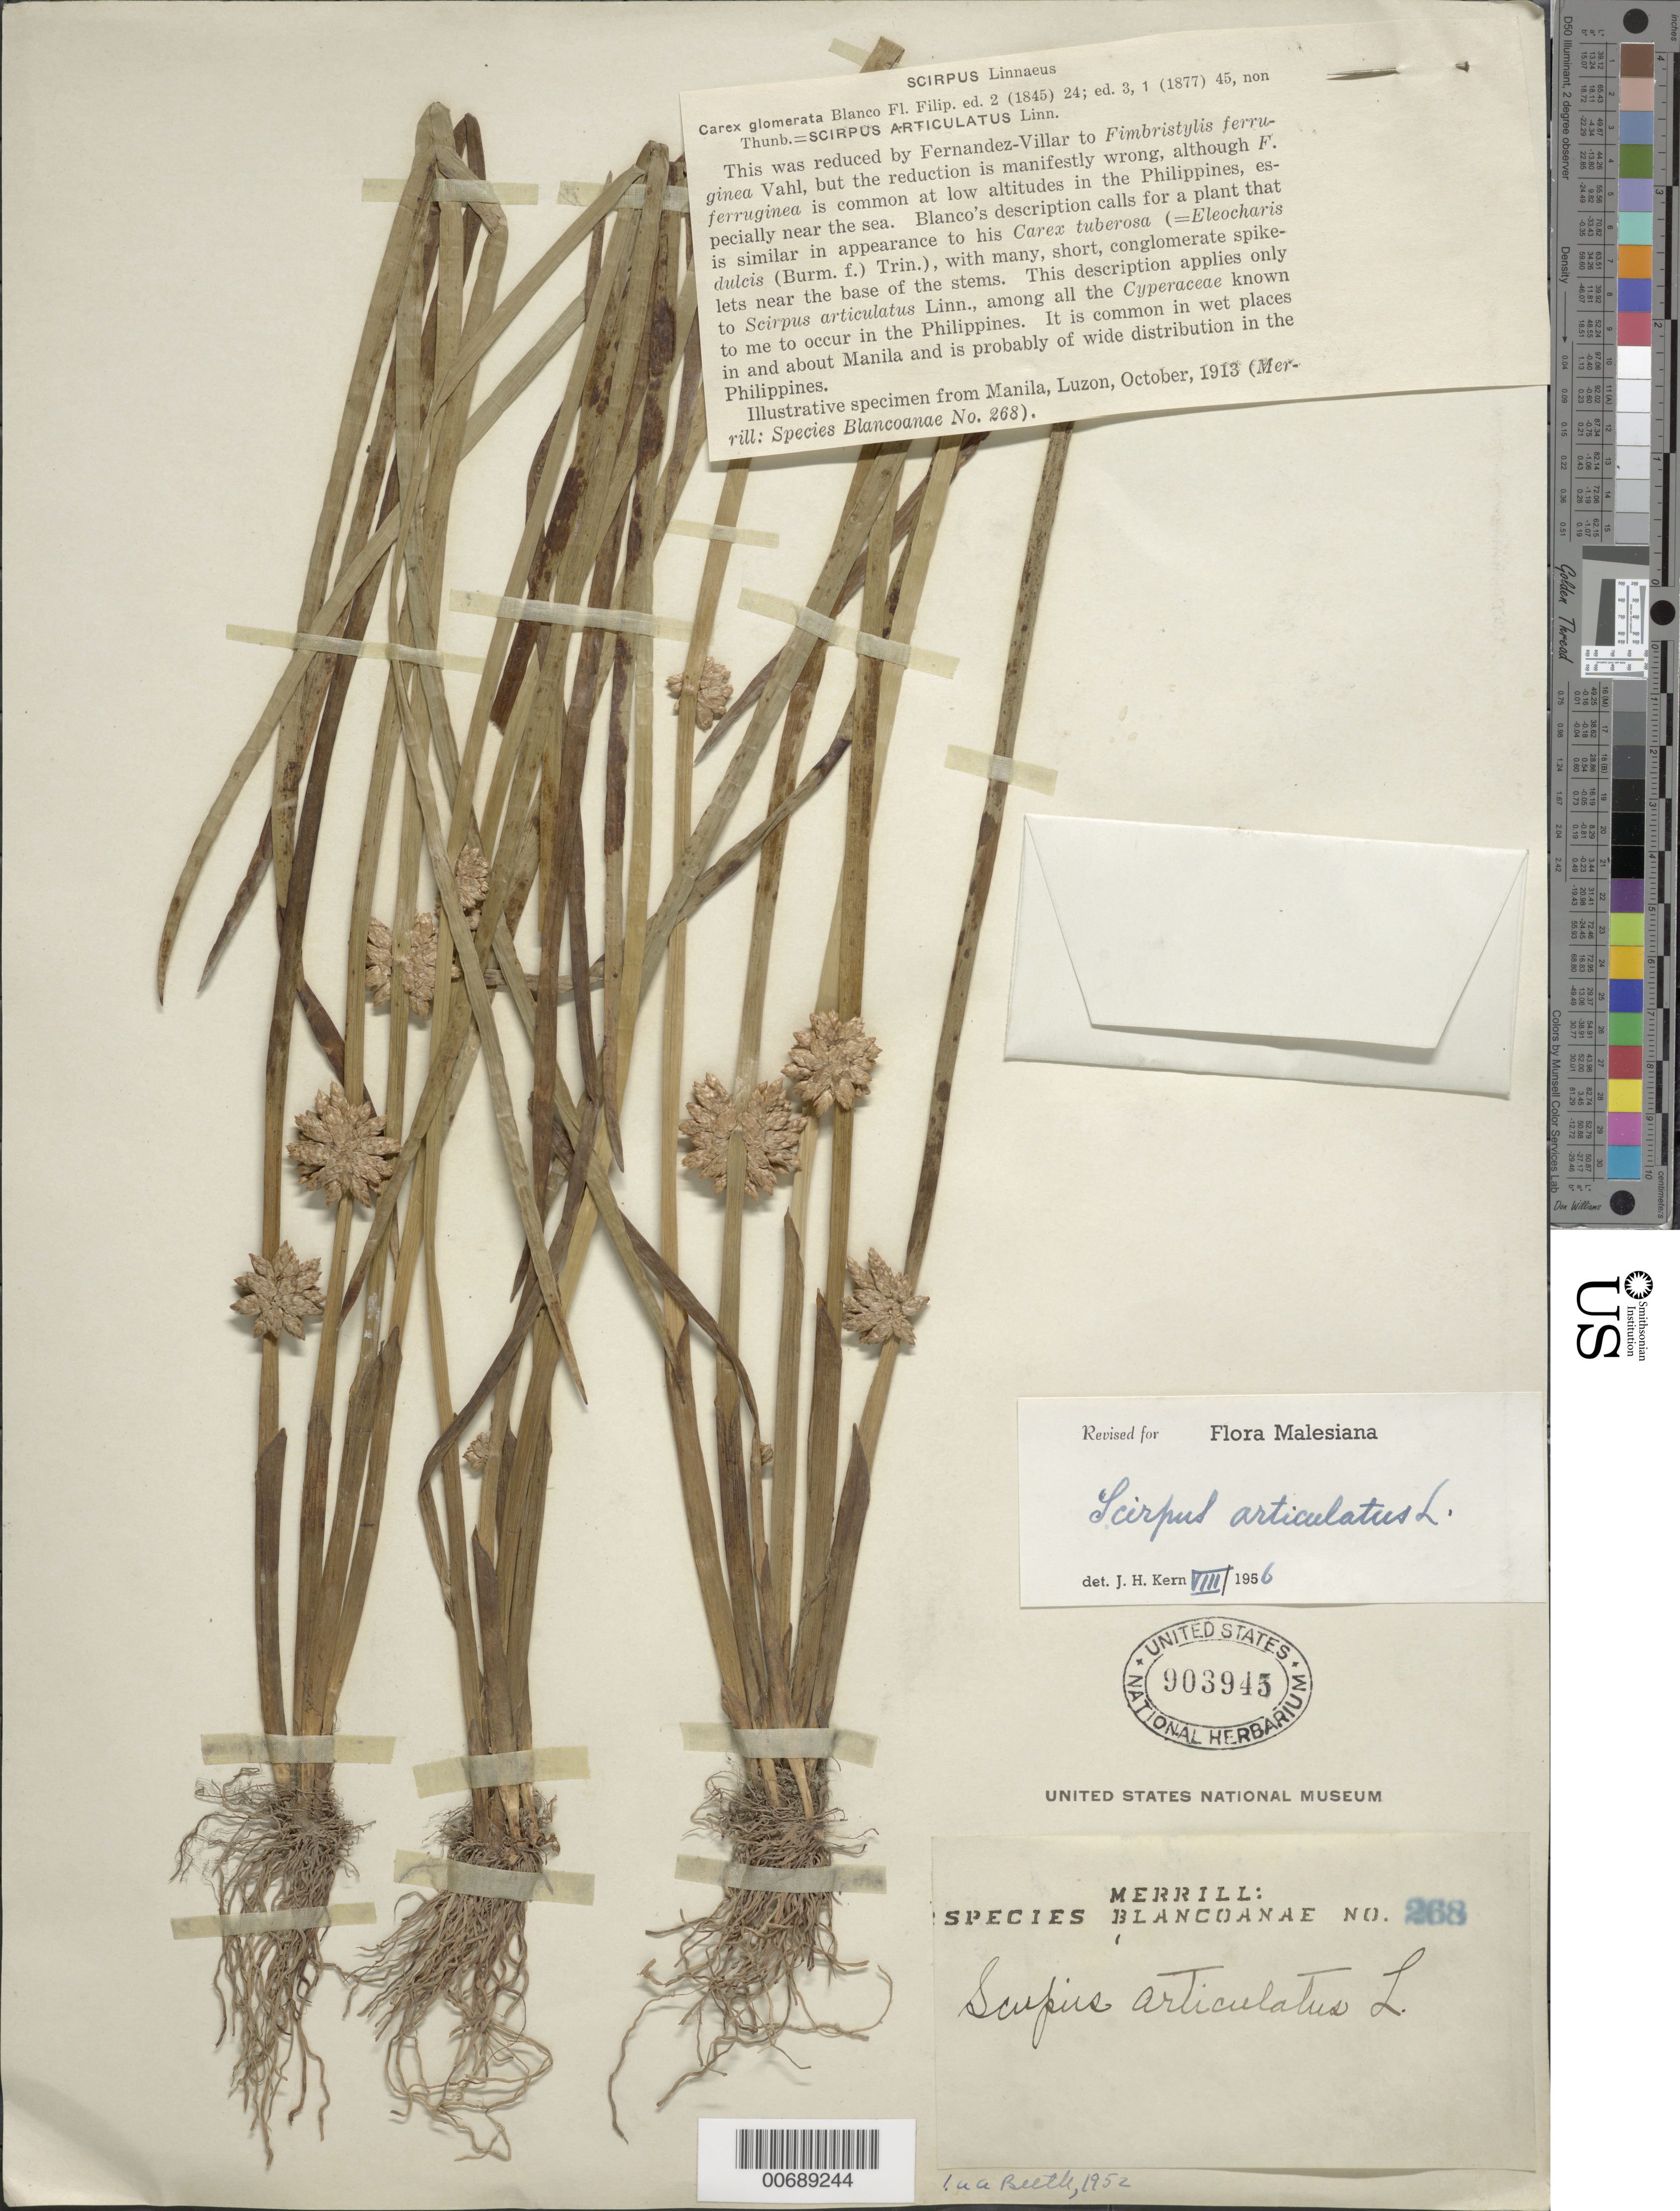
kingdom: Plantae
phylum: Tracheophyta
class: Liliopsida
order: Poales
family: Cyperaceae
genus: Schoenoplectus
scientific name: Schoenoplectus articulatus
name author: (L.) Palla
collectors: E. D. Merrill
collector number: Sp. Blancoan. 0268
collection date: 1913-10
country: Philippines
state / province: National Capital Region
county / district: Manila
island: Luzon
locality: Manila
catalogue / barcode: US 903945